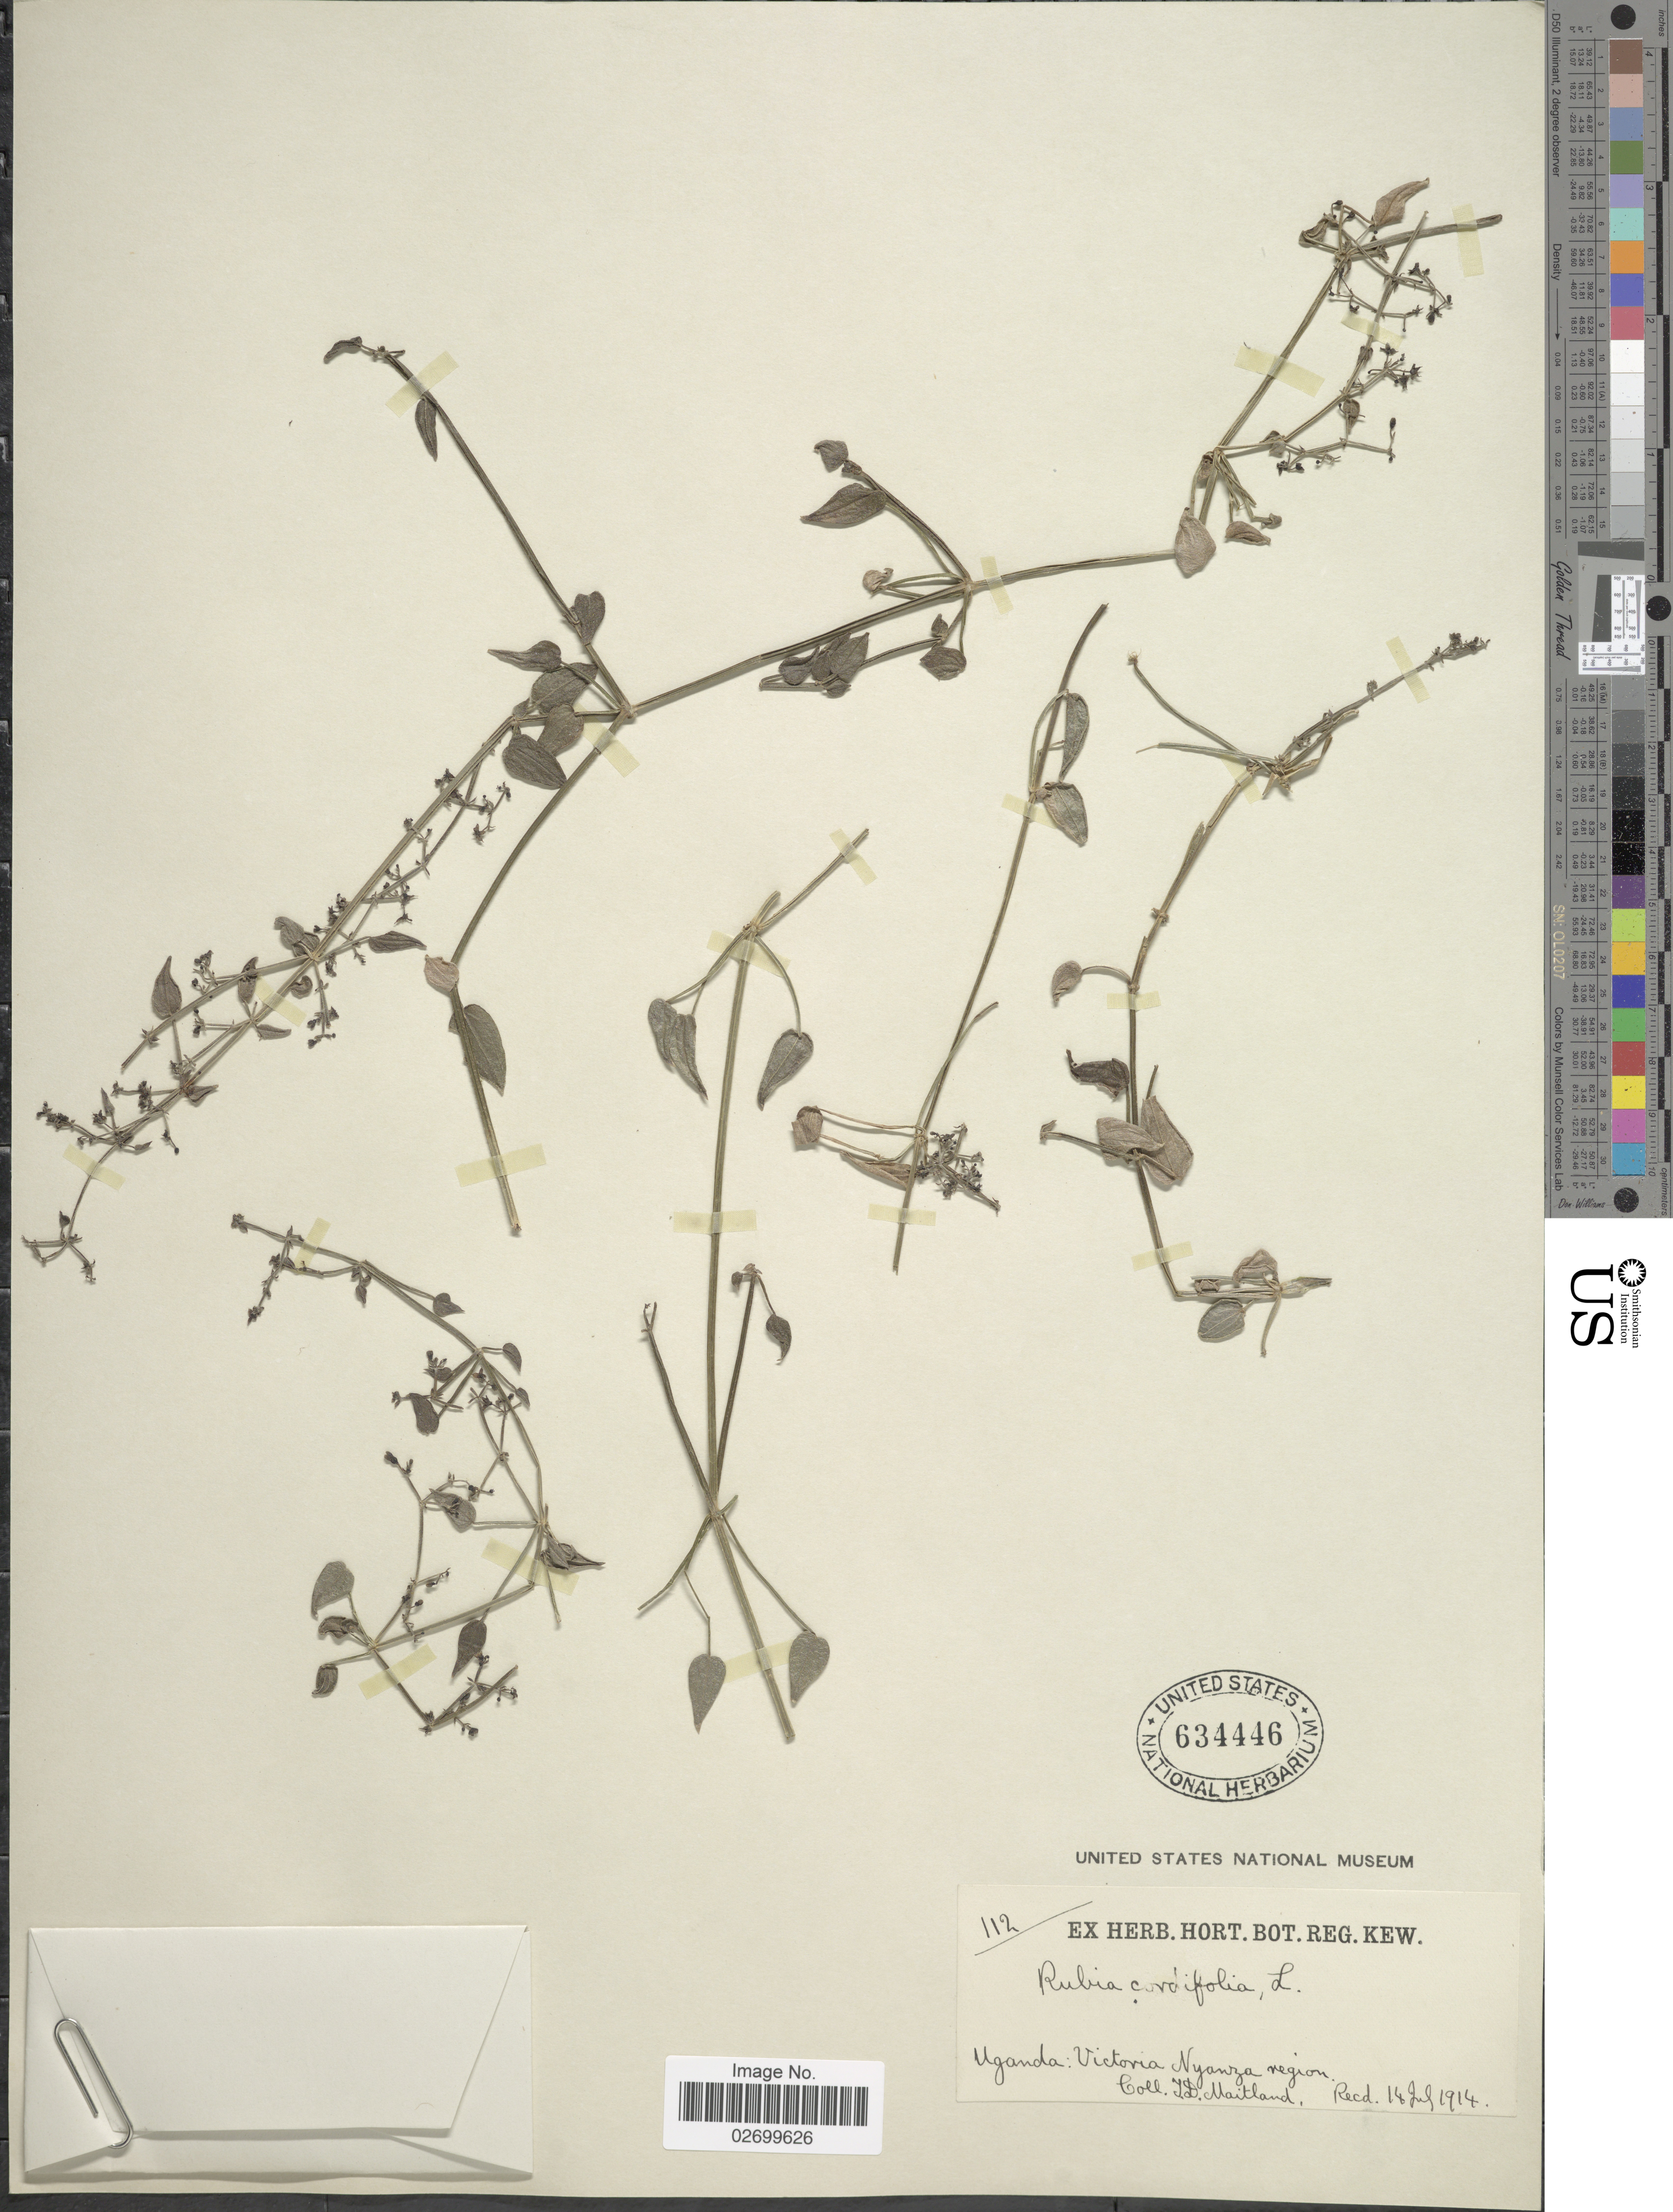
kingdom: Plantae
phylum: Tracheophyta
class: Magnoliopsida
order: Gentianales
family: Rubiaceae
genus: Rubia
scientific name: Rubia cordifolia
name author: L.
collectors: T. Maitland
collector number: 112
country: Uganda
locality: Victoria Nyanza region.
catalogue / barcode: US 634446